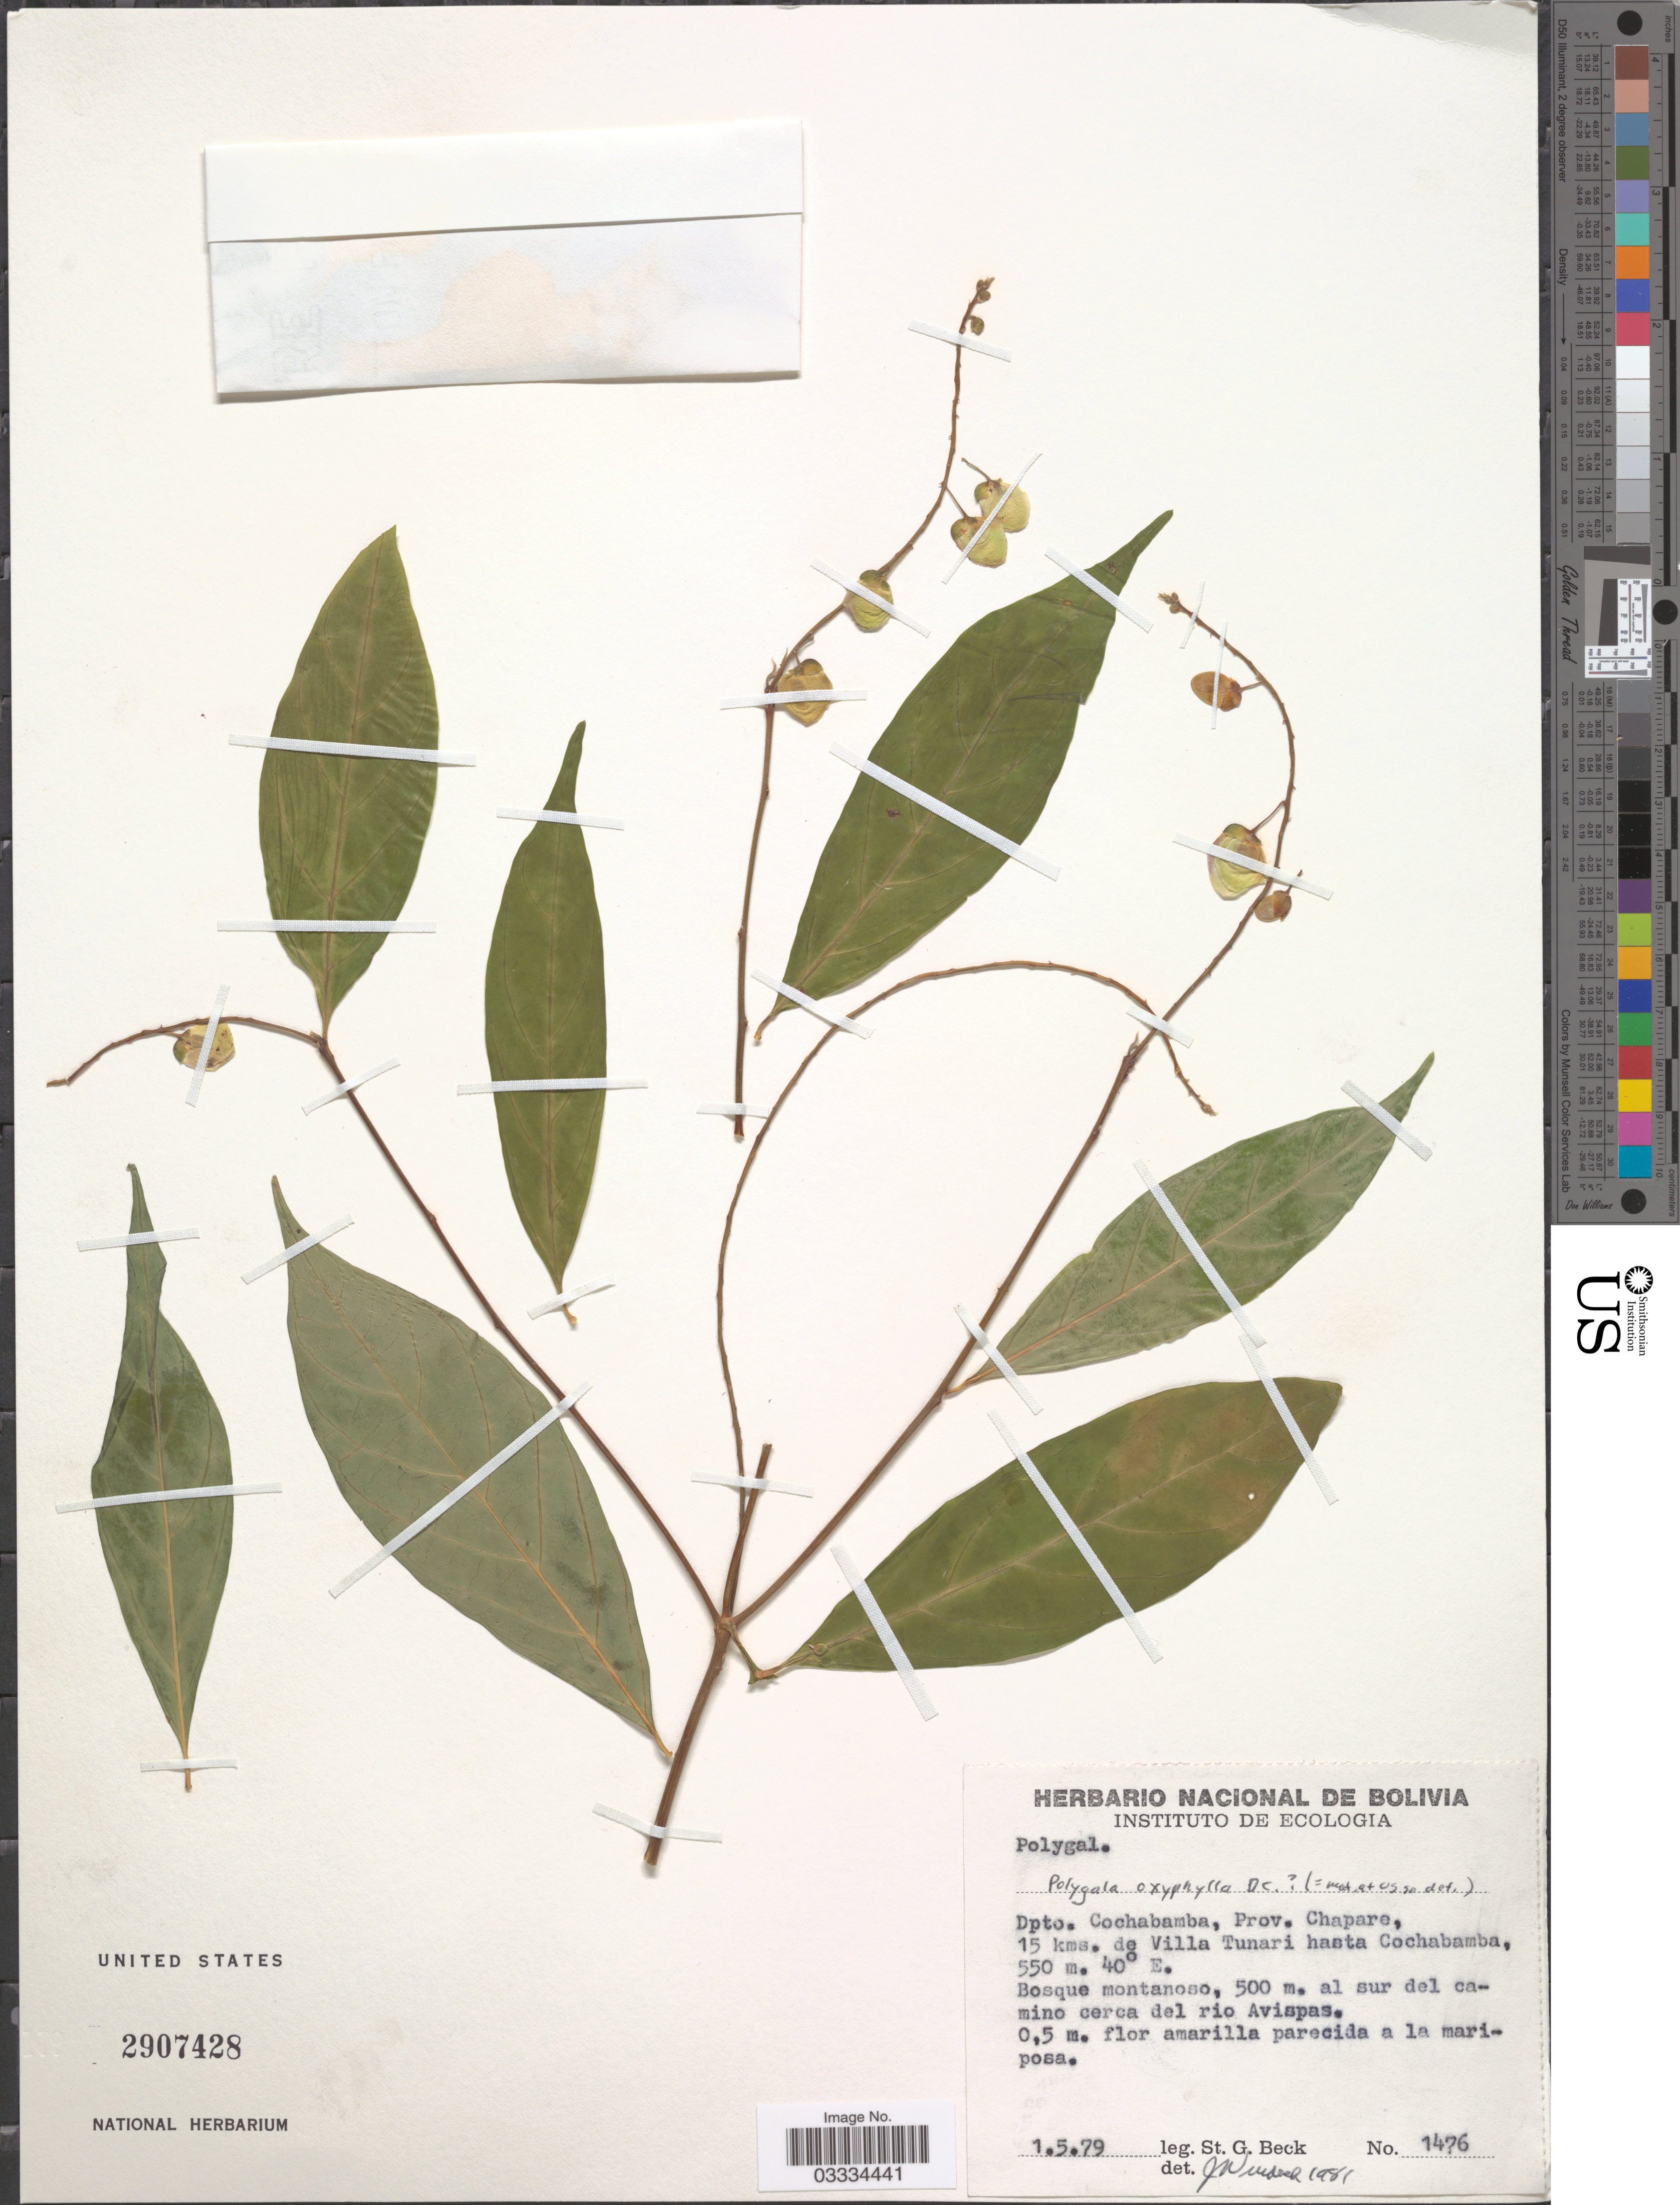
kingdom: Plantae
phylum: Tracheophyta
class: Magnoliopsida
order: Fabales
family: Polygalaceae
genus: Polygala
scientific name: Polygala sp.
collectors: S. G. Beck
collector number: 1476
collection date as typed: Transcribed d/m/y: 1/5/79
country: Bolivia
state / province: Cochabamba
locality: Dpto. Cochabamba, Prov. Chapare, 15 kms. de Villa Tunari hasta Cochabamba. Bosque montanoso, 500 m. al sur del camino cerca del rio Avispas.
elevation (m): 550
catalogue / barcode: US 2907428